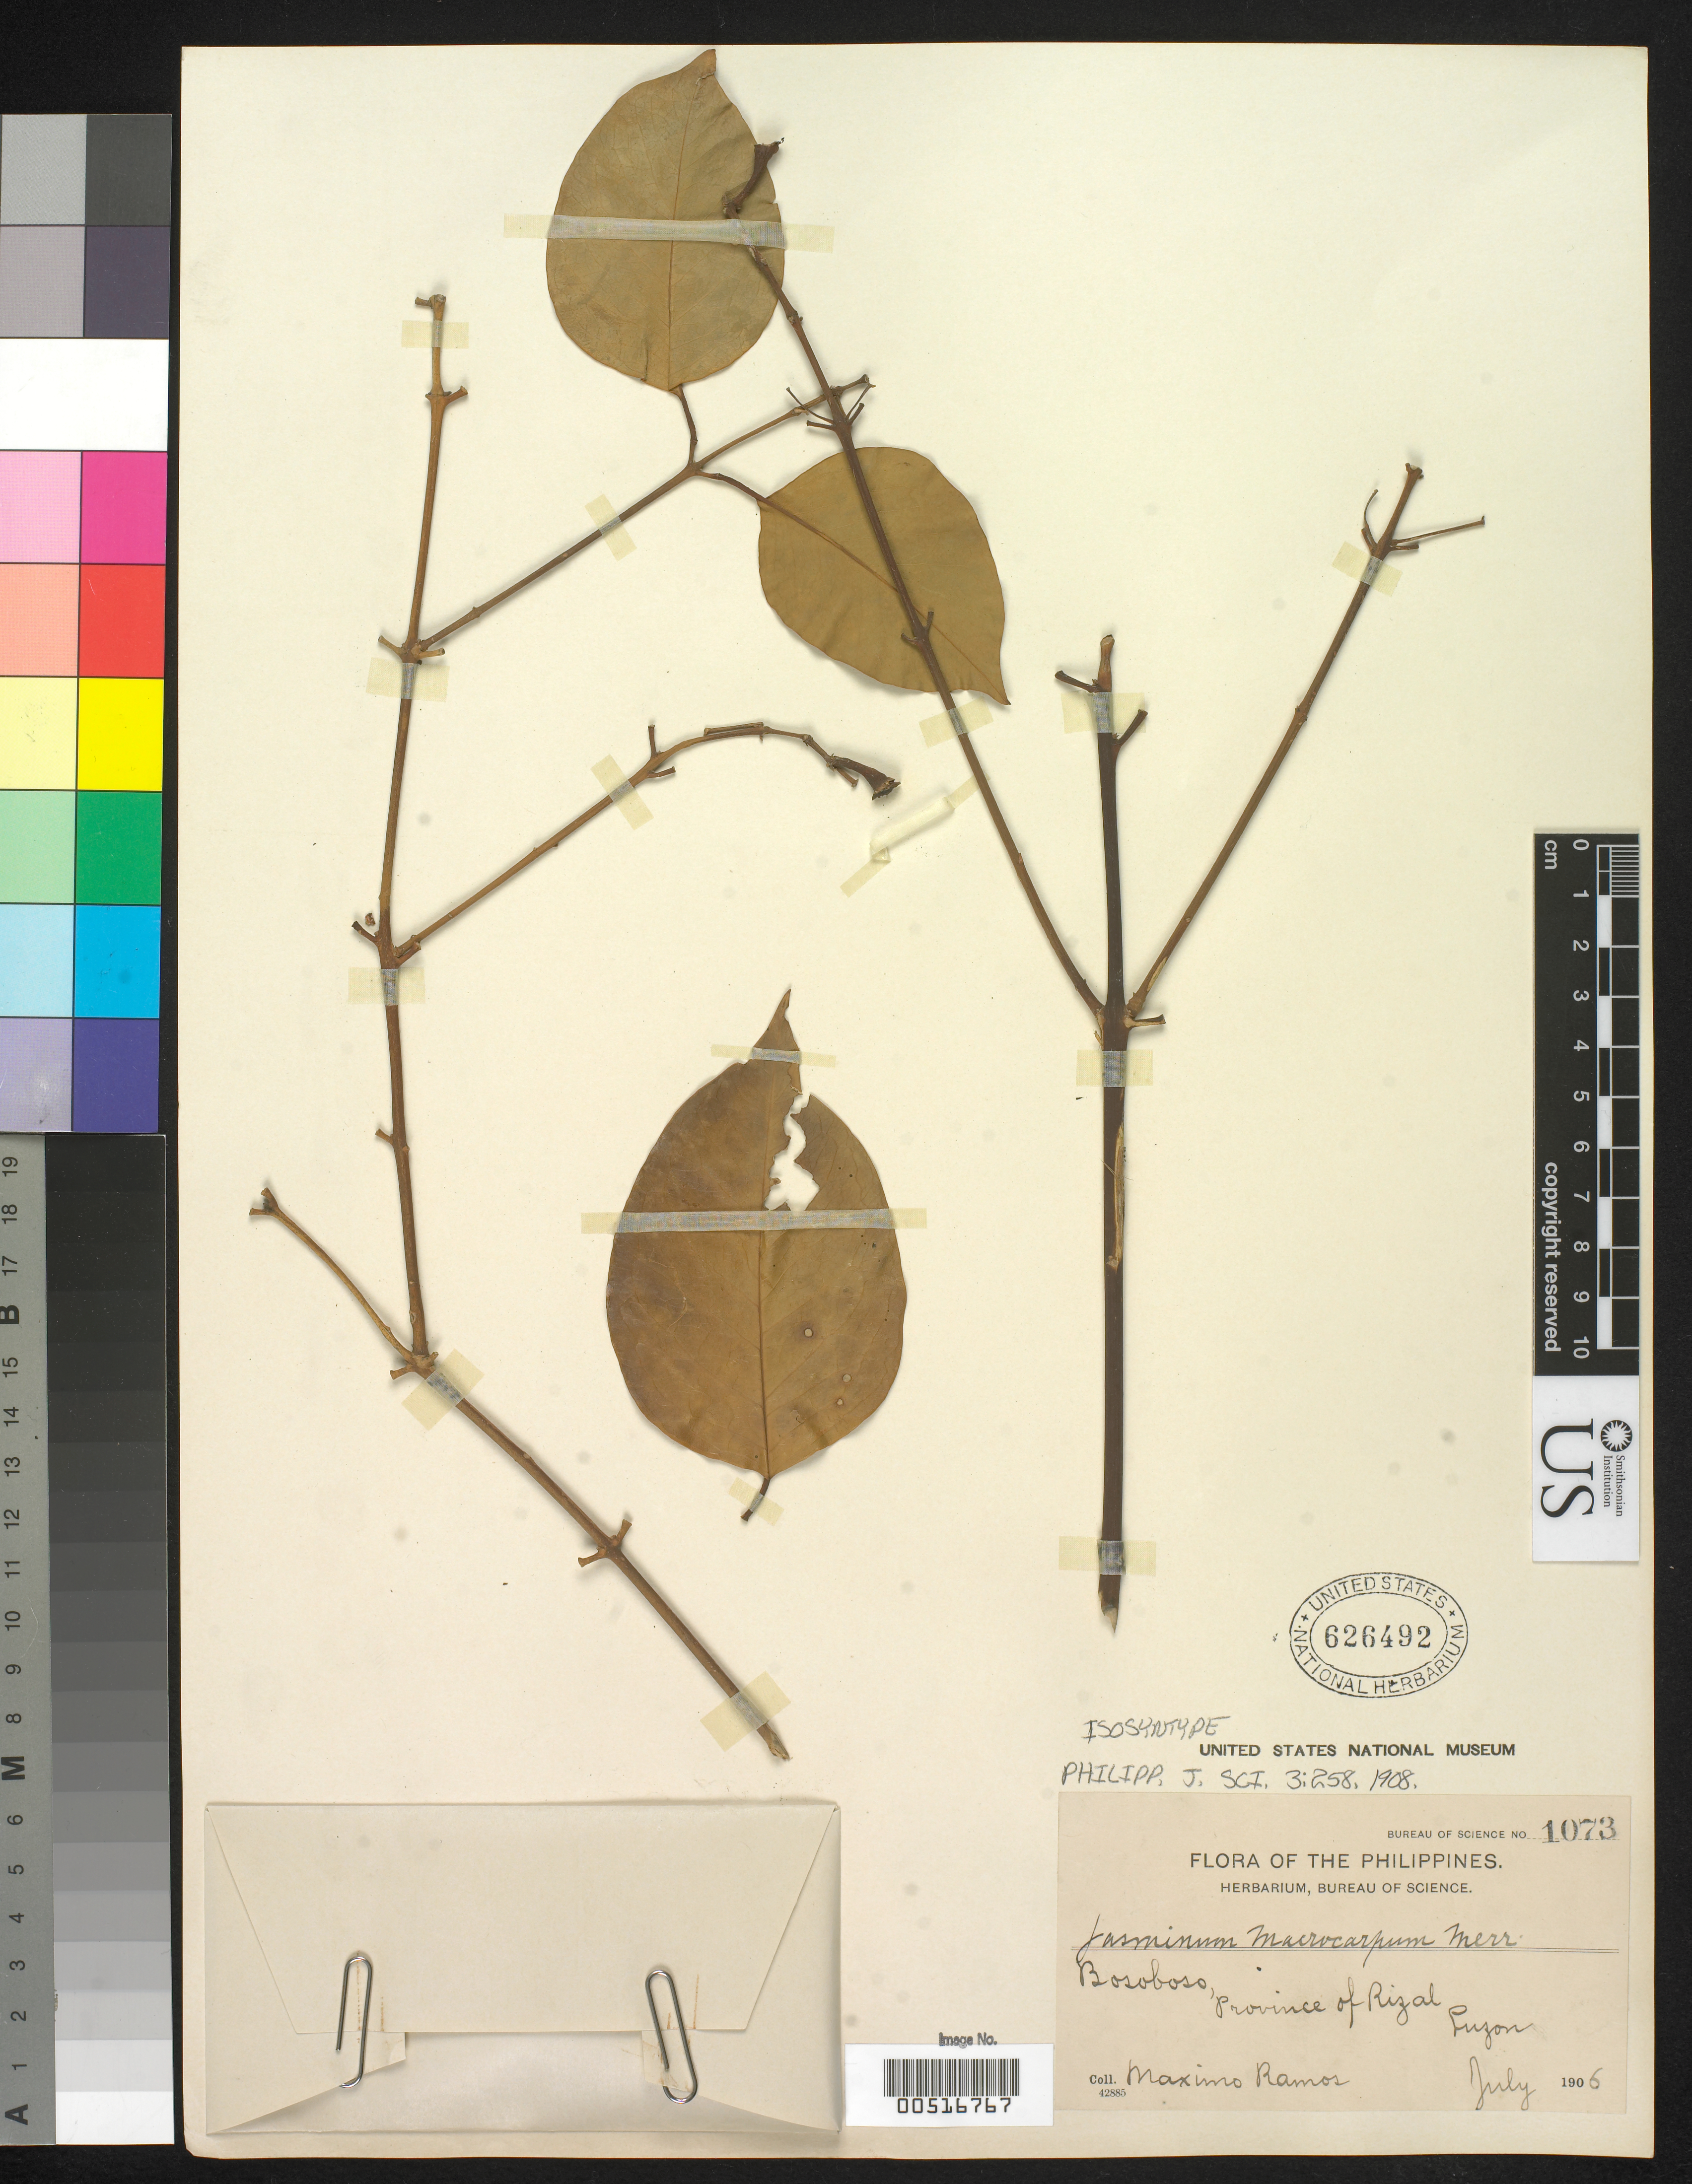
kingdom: Plantae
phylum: Tracheophyta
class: Magnoliopsida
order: Lamiales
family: Oleaceae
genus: Jasminum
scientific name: Jasminum macrocarpum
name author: Merr.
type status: Isosyntype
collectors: M. Ramos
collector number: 1073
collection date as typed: Jul 1906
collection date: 1906-07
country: Philippines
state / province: Calabarzon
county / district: Rizal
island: Luzon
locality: Bosoboso.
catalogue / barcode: US 626492